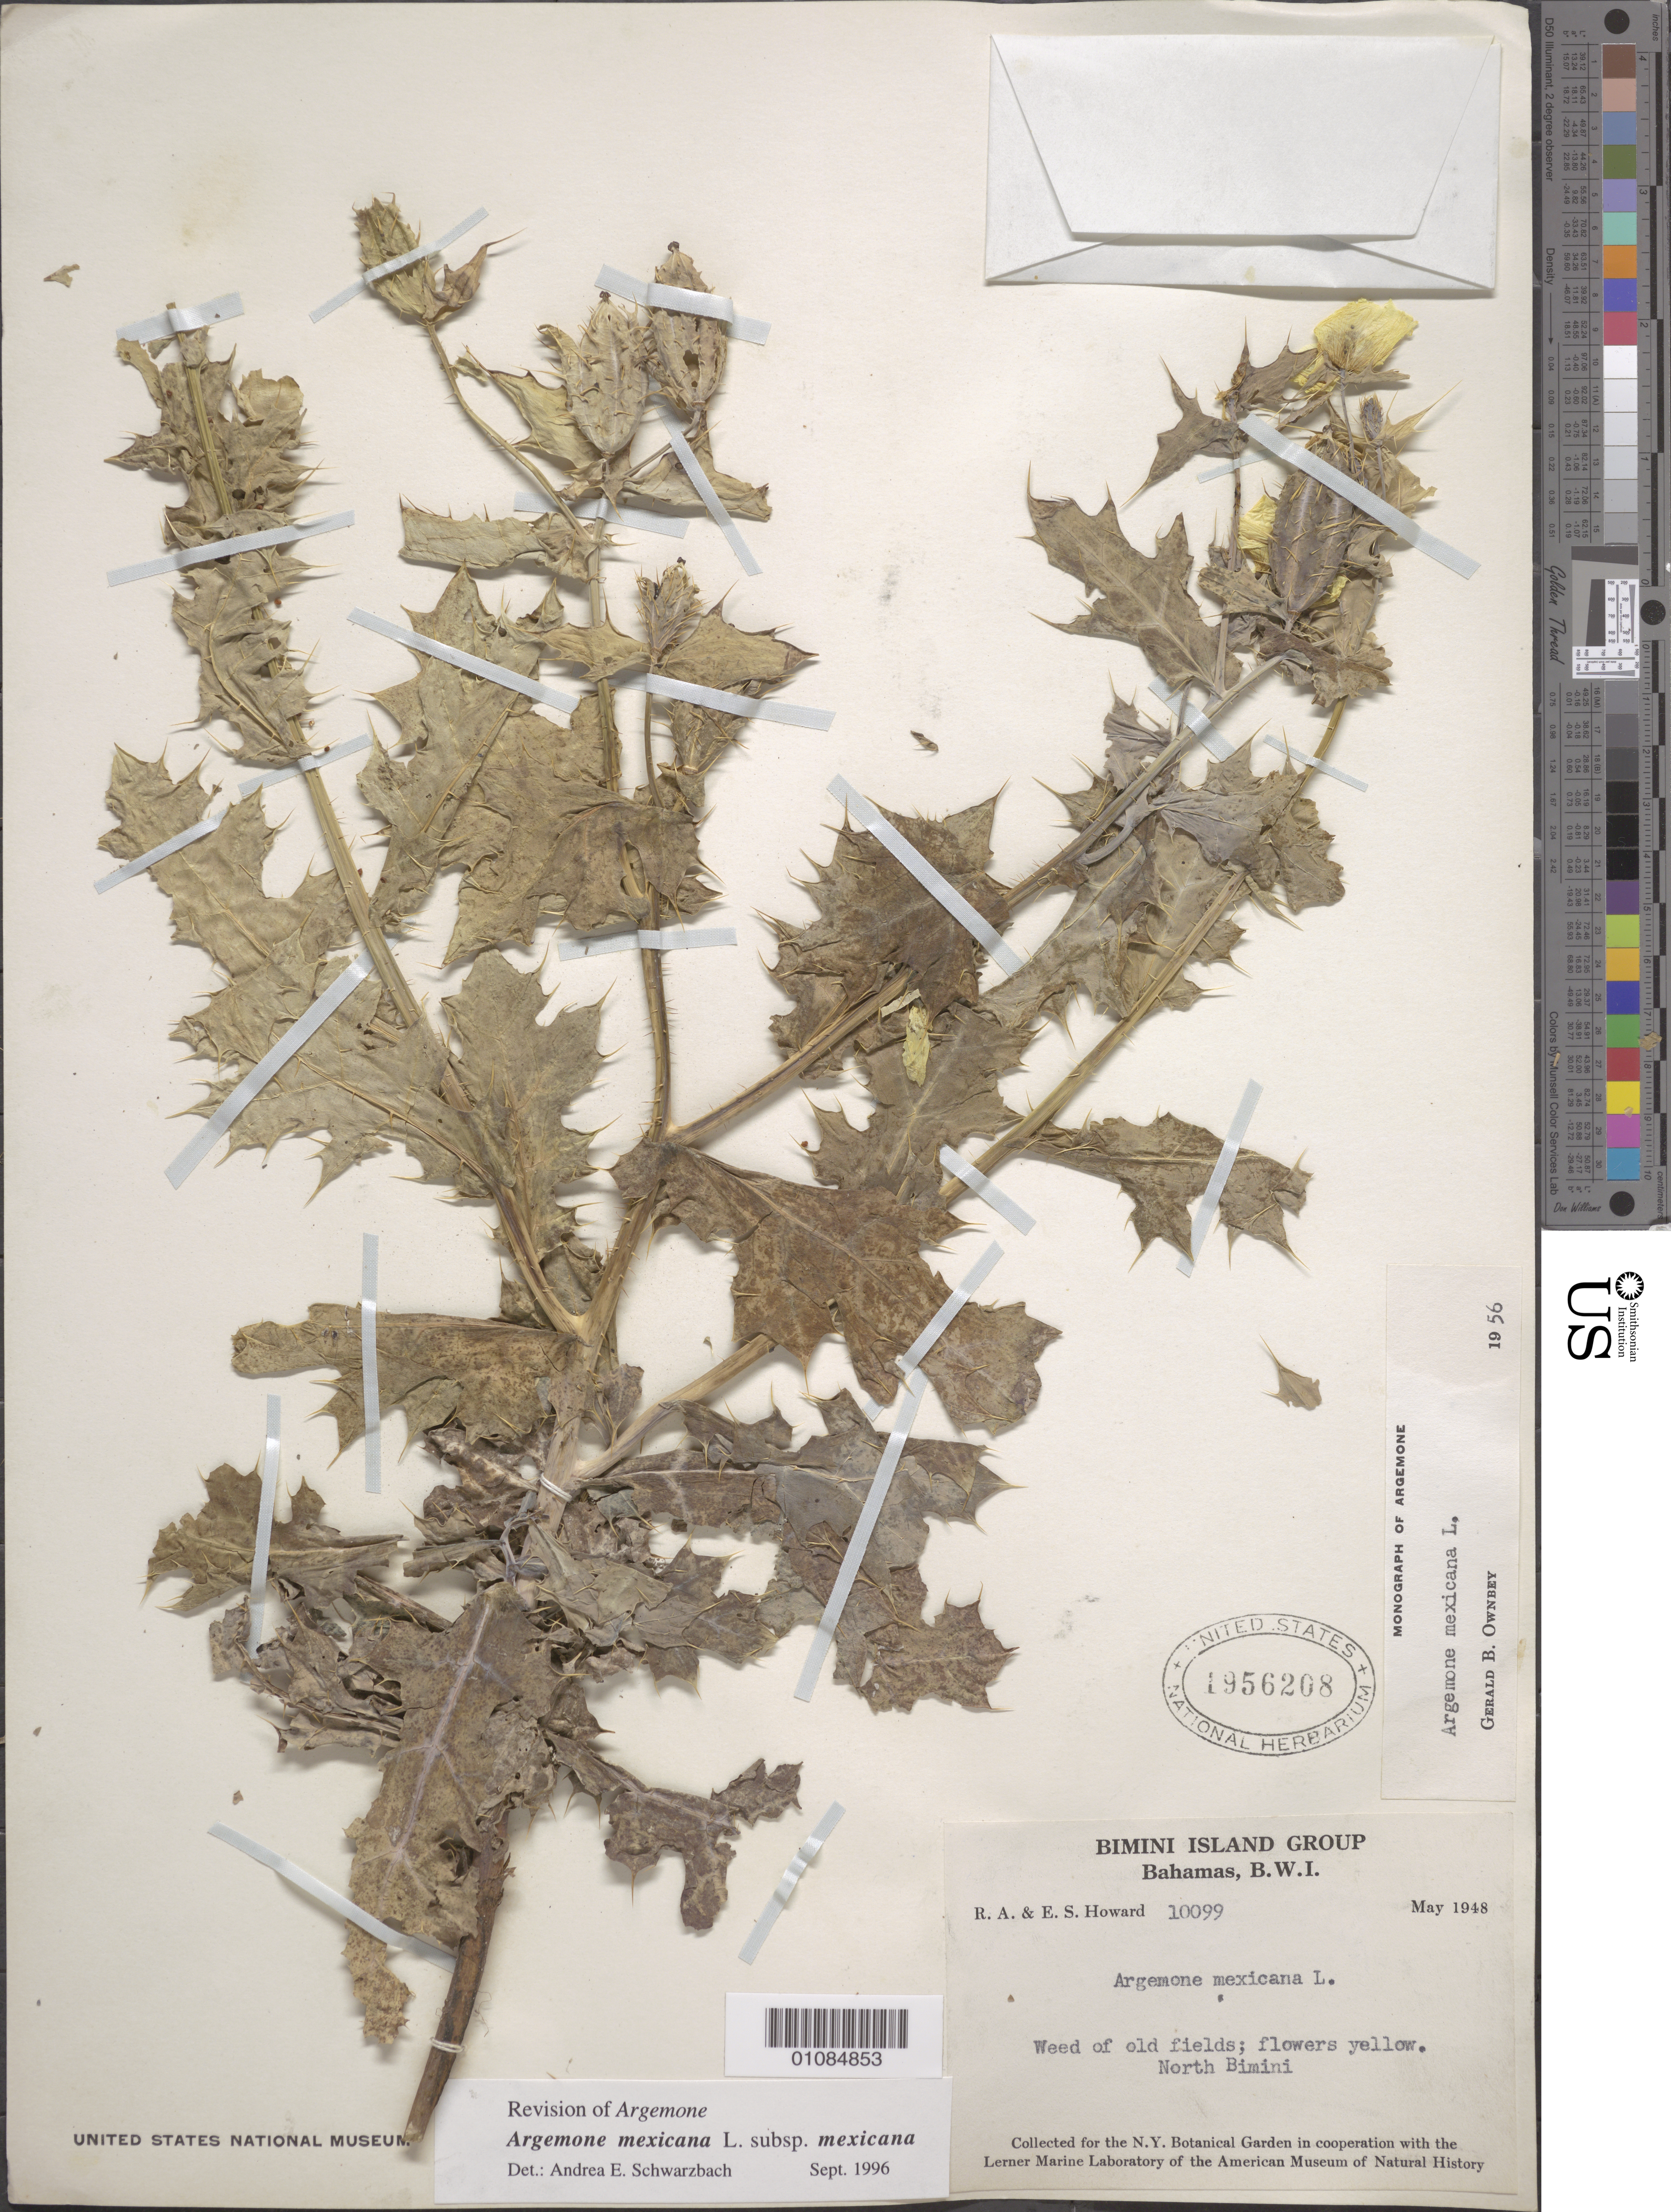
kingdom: Plantae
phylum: Tracheophyta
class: Magnoliopsida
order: Ranunculales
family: Papaveraceae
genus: Argemone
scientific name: Argemone mexicana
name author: L.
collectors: R. A. Howard & E. S. Howard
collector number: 10099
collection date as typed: May 1948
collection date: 1948-05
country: Bahamas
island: North Bimini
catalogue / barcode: US 1956208